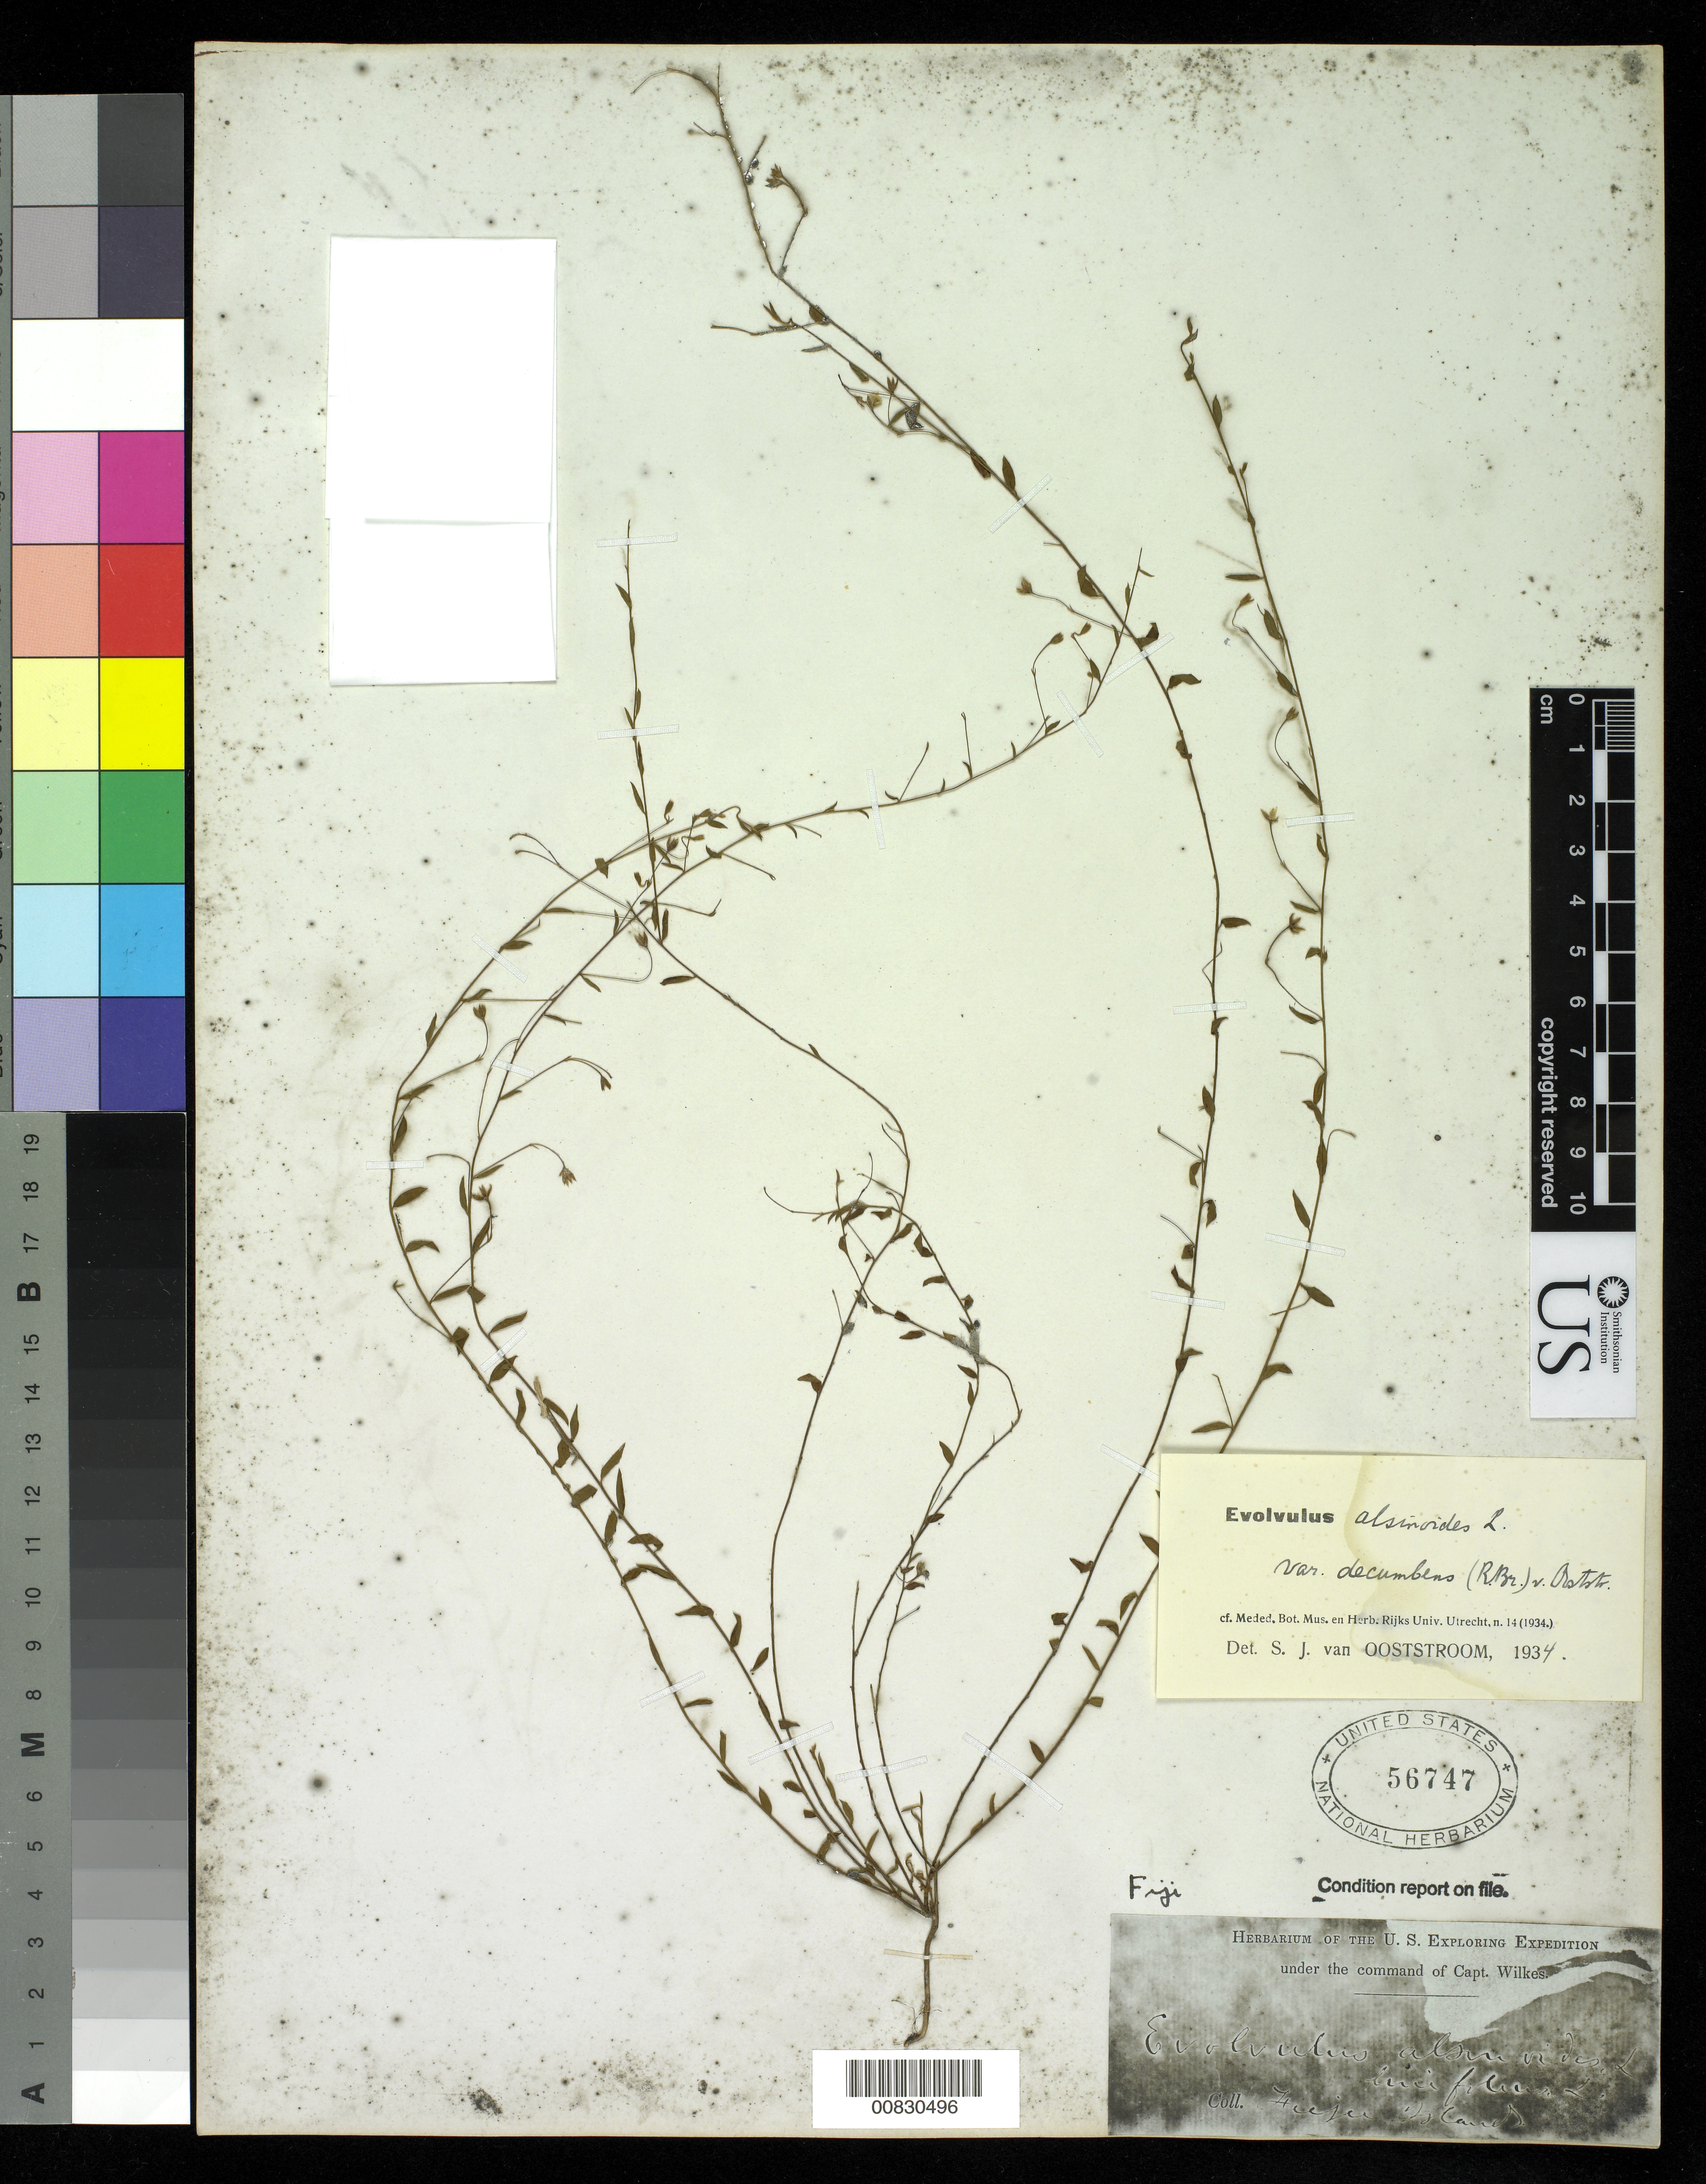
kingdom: Plantae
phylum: Tracheophyta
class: Magnoliopsida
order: Solanales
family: Convolvulaceae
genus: Evolvulus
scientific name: Evolvulus alsinoides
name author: (L.) L.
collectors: Wilkes Explor. Exped.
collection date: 1838/1842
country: Fiji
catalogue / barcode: US 56747